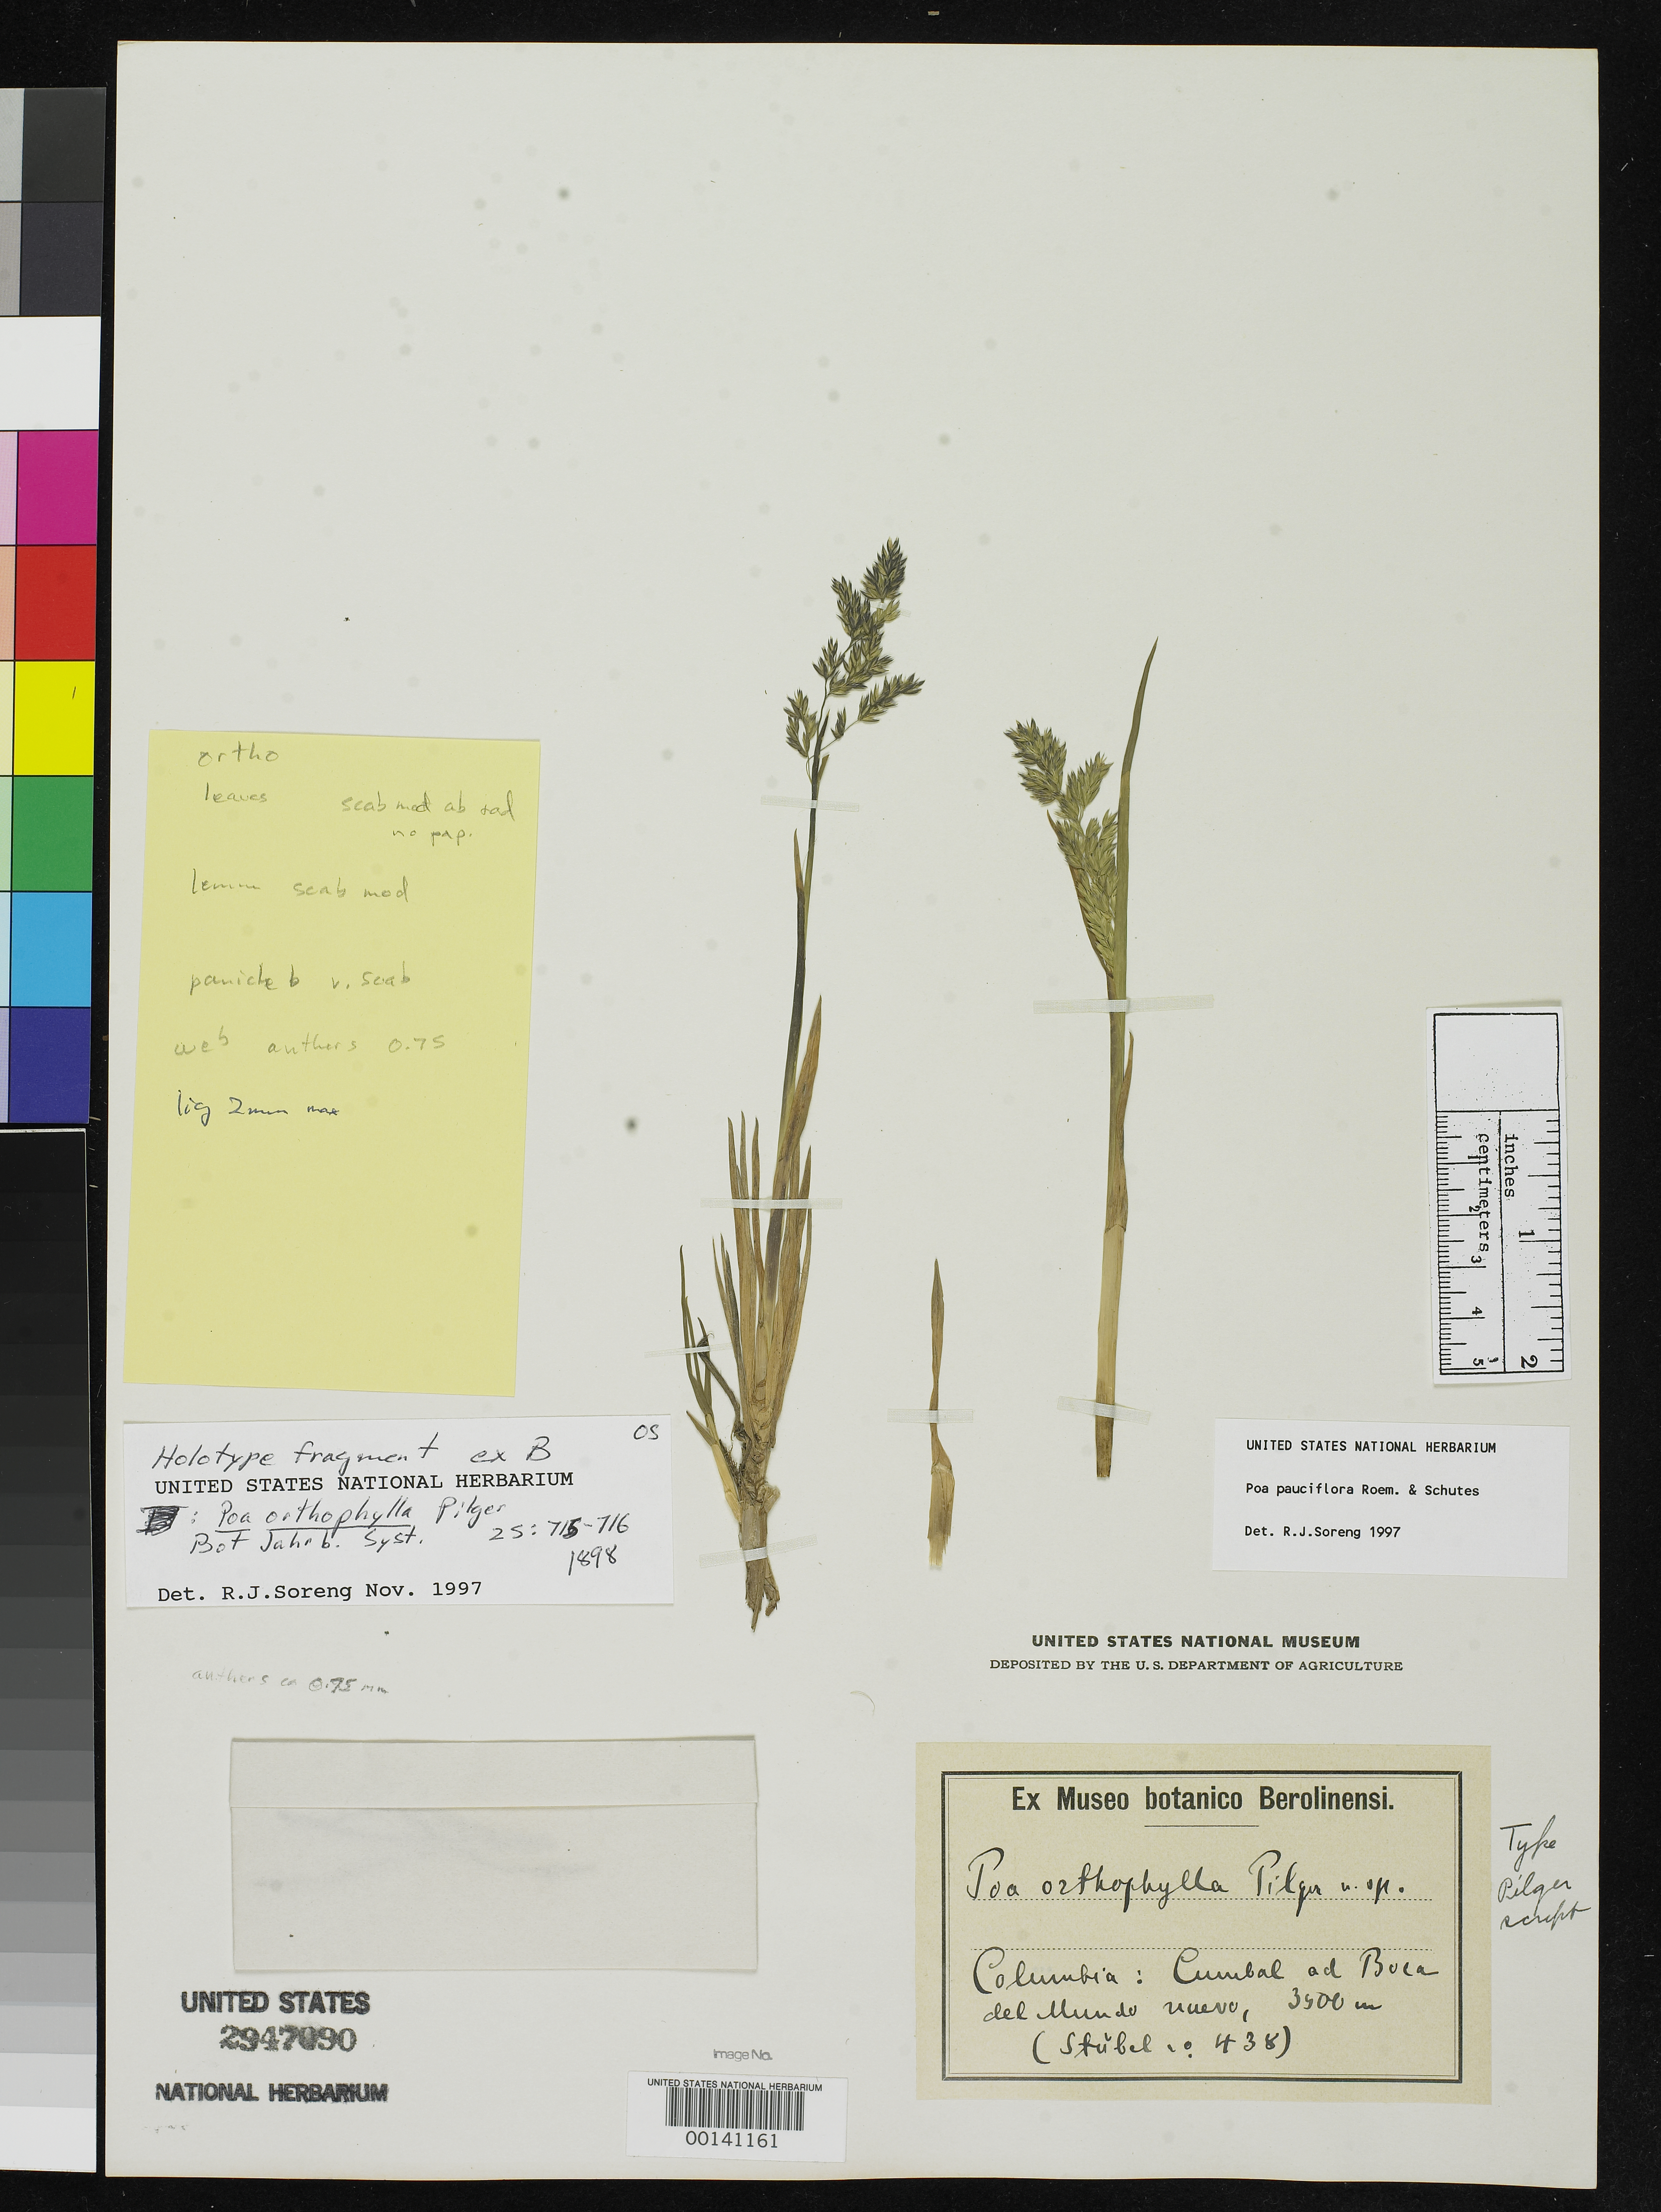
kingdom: Plantae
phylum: Tracheophyta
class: Liliopsida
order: Poales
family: Poaceae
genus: Poa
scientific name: Poa orthophylla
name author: Pilg.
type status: Isotype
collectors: A. Stübel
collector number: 438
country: Colombia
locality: Cumbal ad Boca del Mundo.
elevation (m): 3500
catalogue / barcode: US 2947090